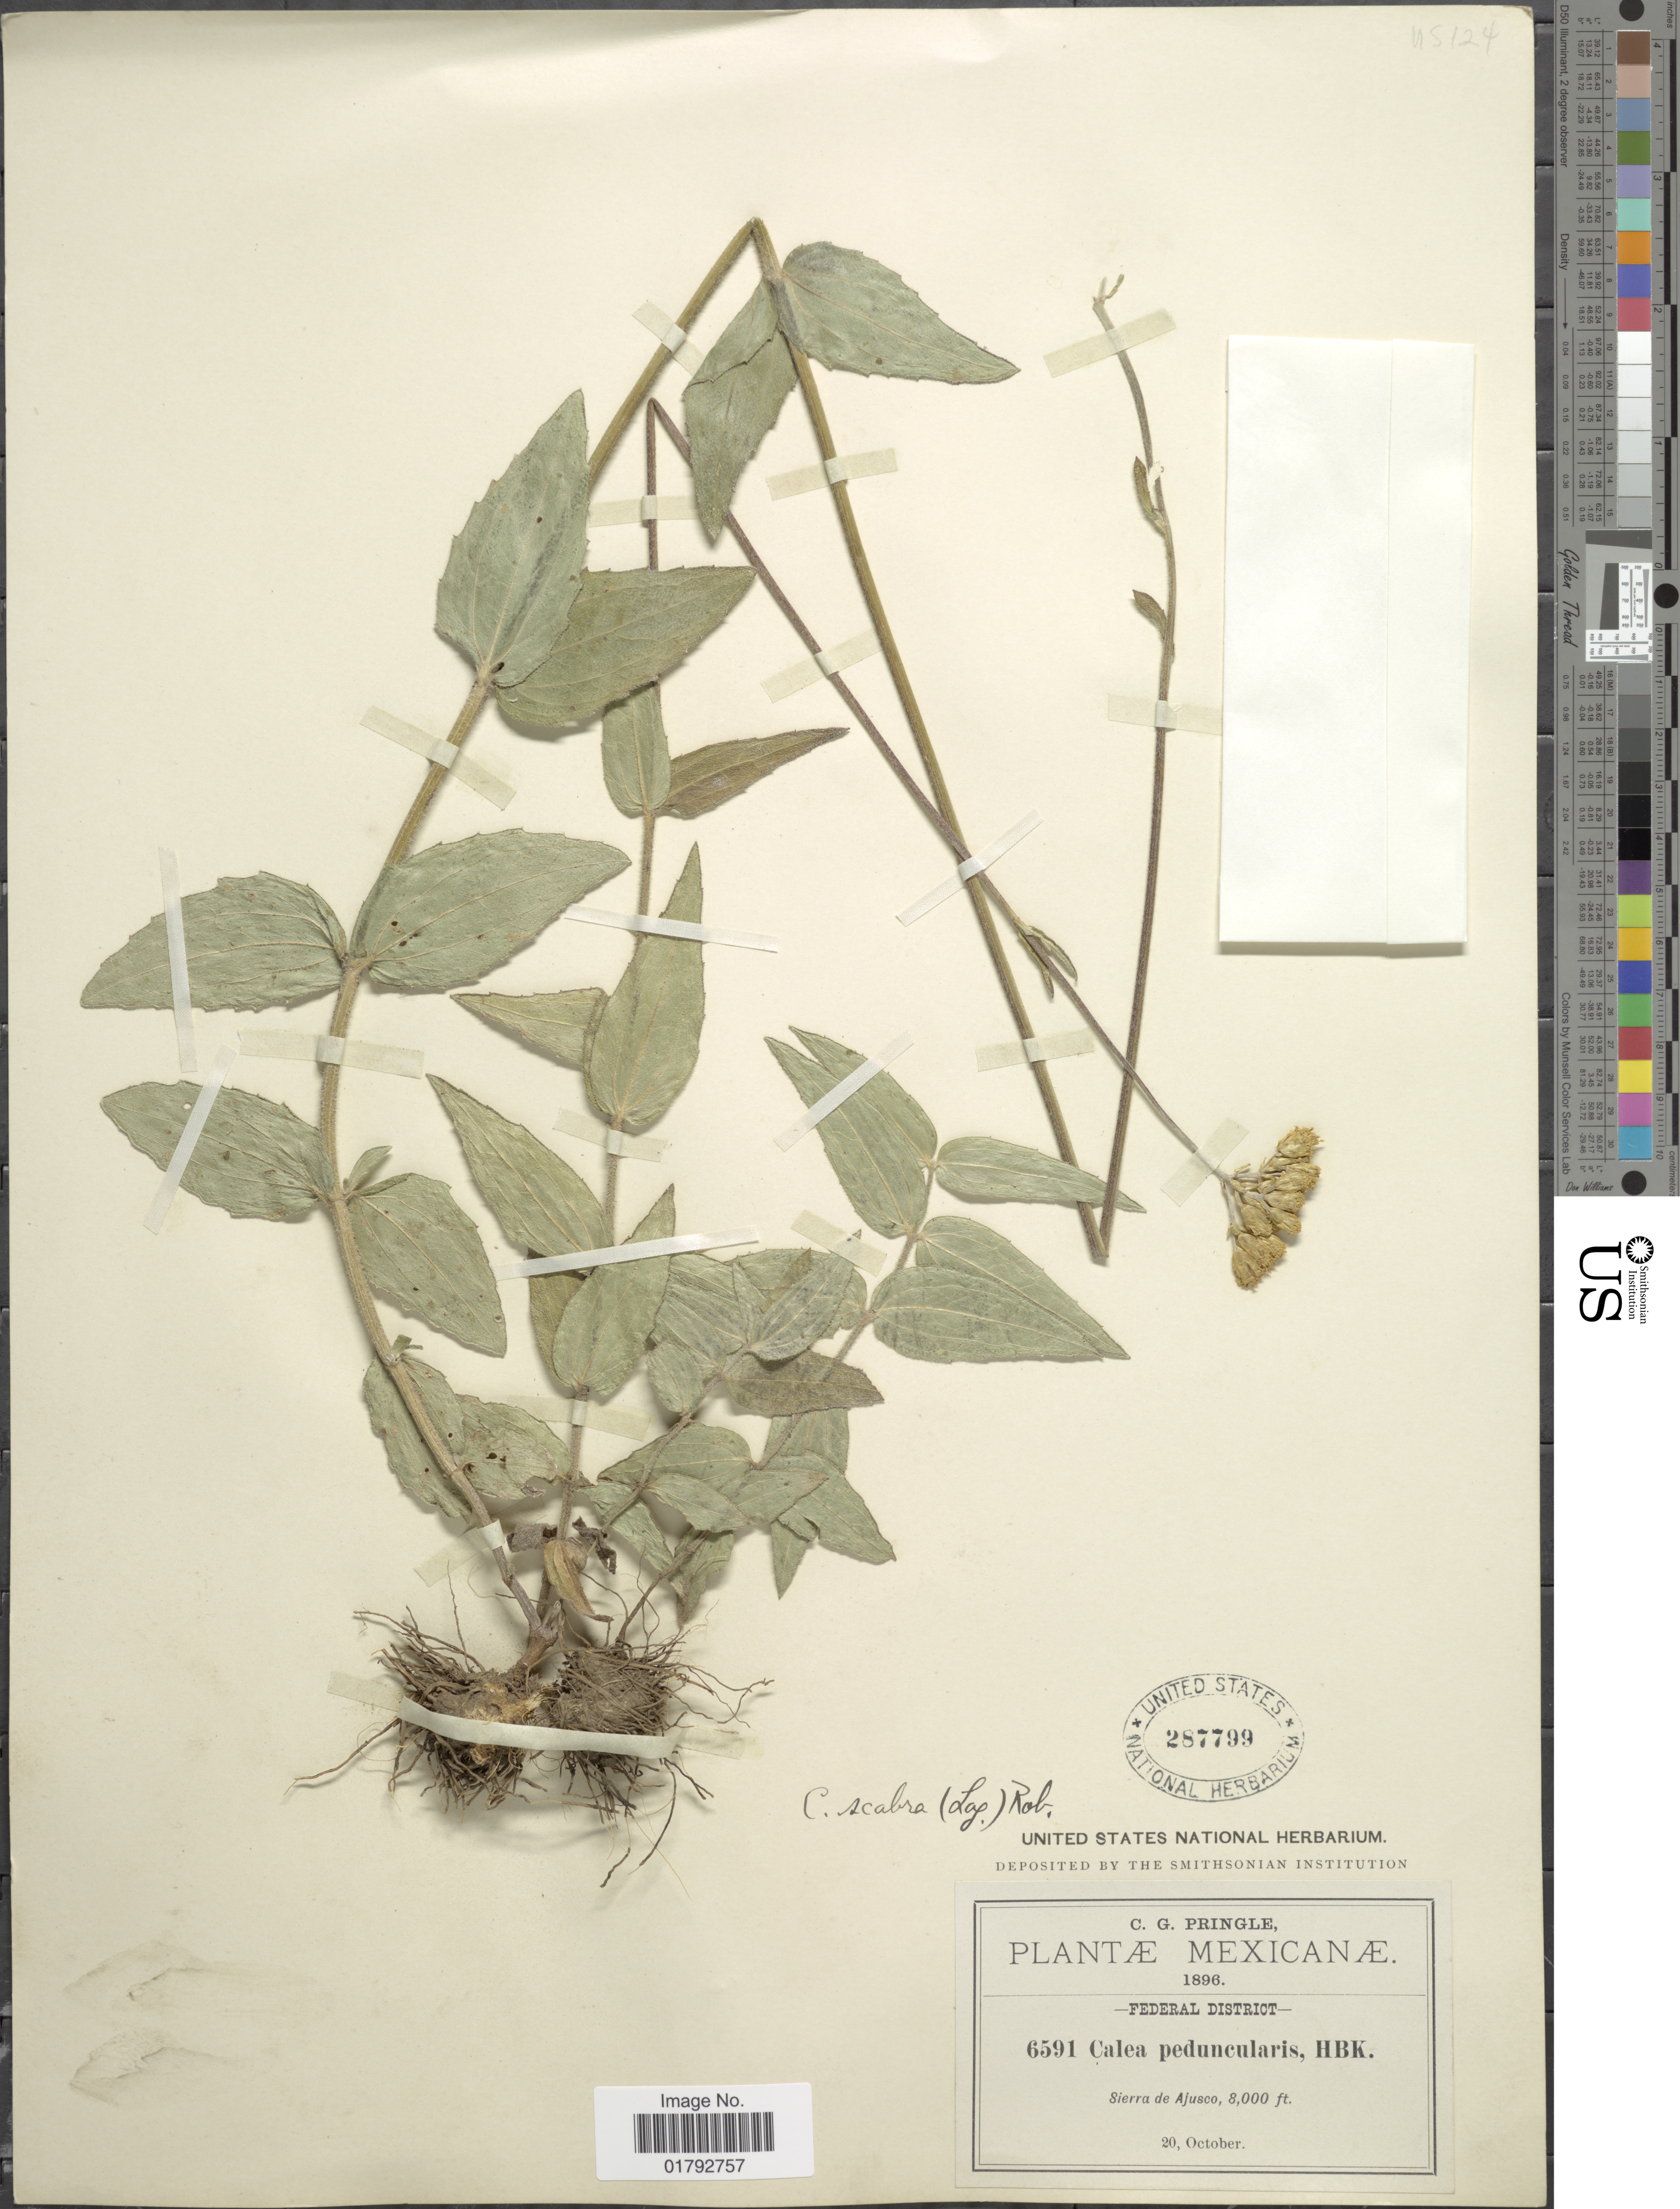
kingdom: Plantae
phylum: Tracheophyta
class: Magnoliopsida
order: Asterales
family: Asteraceae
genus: Alloispermum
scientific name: Alloispermum scabrum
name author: (Lag.) H. Rob.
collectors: C. G. Pringle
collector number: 6591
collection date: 1896-10-20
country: Mexico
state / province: Distrito Federal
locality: Federal District, Sierra de Ajusco.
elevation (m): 2438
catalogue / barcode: US 287799